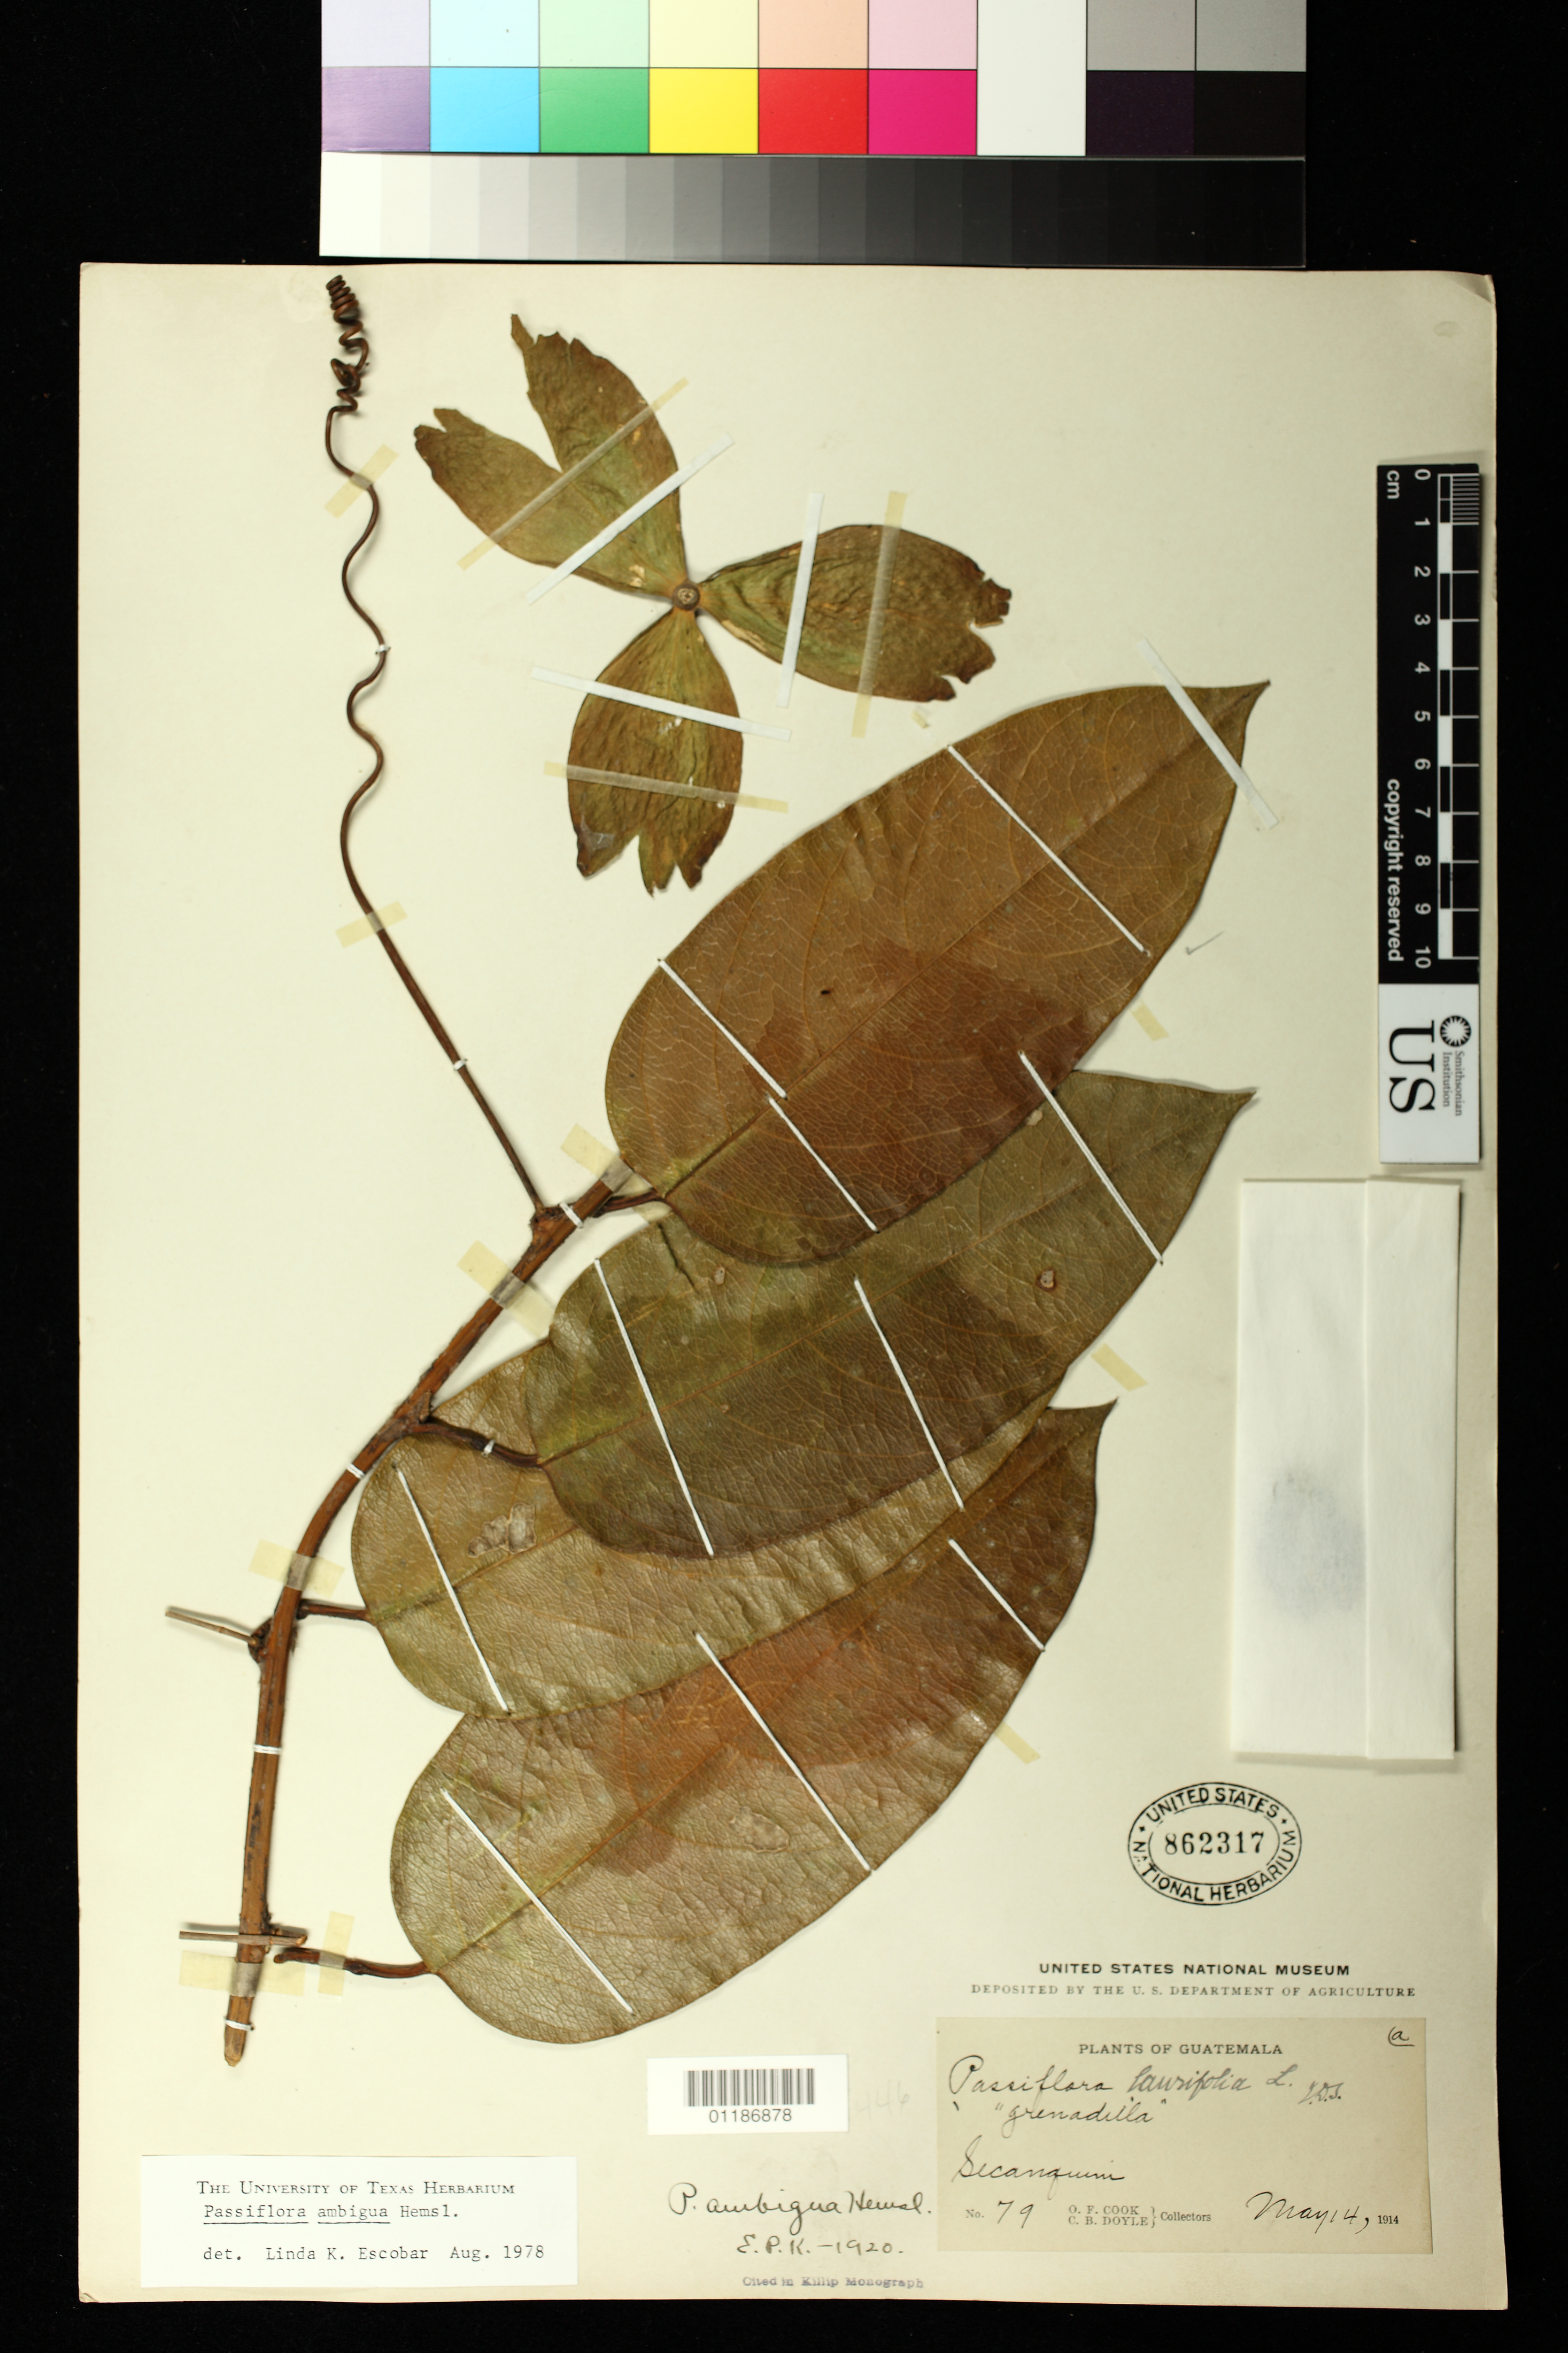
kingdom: Plantae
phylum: Tracheophyta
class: Magnoliopsida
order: Malpighiales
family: Passifloraceae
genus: Passiflora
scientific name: Passiflora ambigua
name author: Hemsl.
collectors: O. F. Cook & C. Doyle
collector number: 79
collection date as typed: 14 May 1914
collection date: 1914-05-14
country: Guatemala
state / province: Alta Verapaz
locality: Secanquim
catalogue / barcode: US 862317